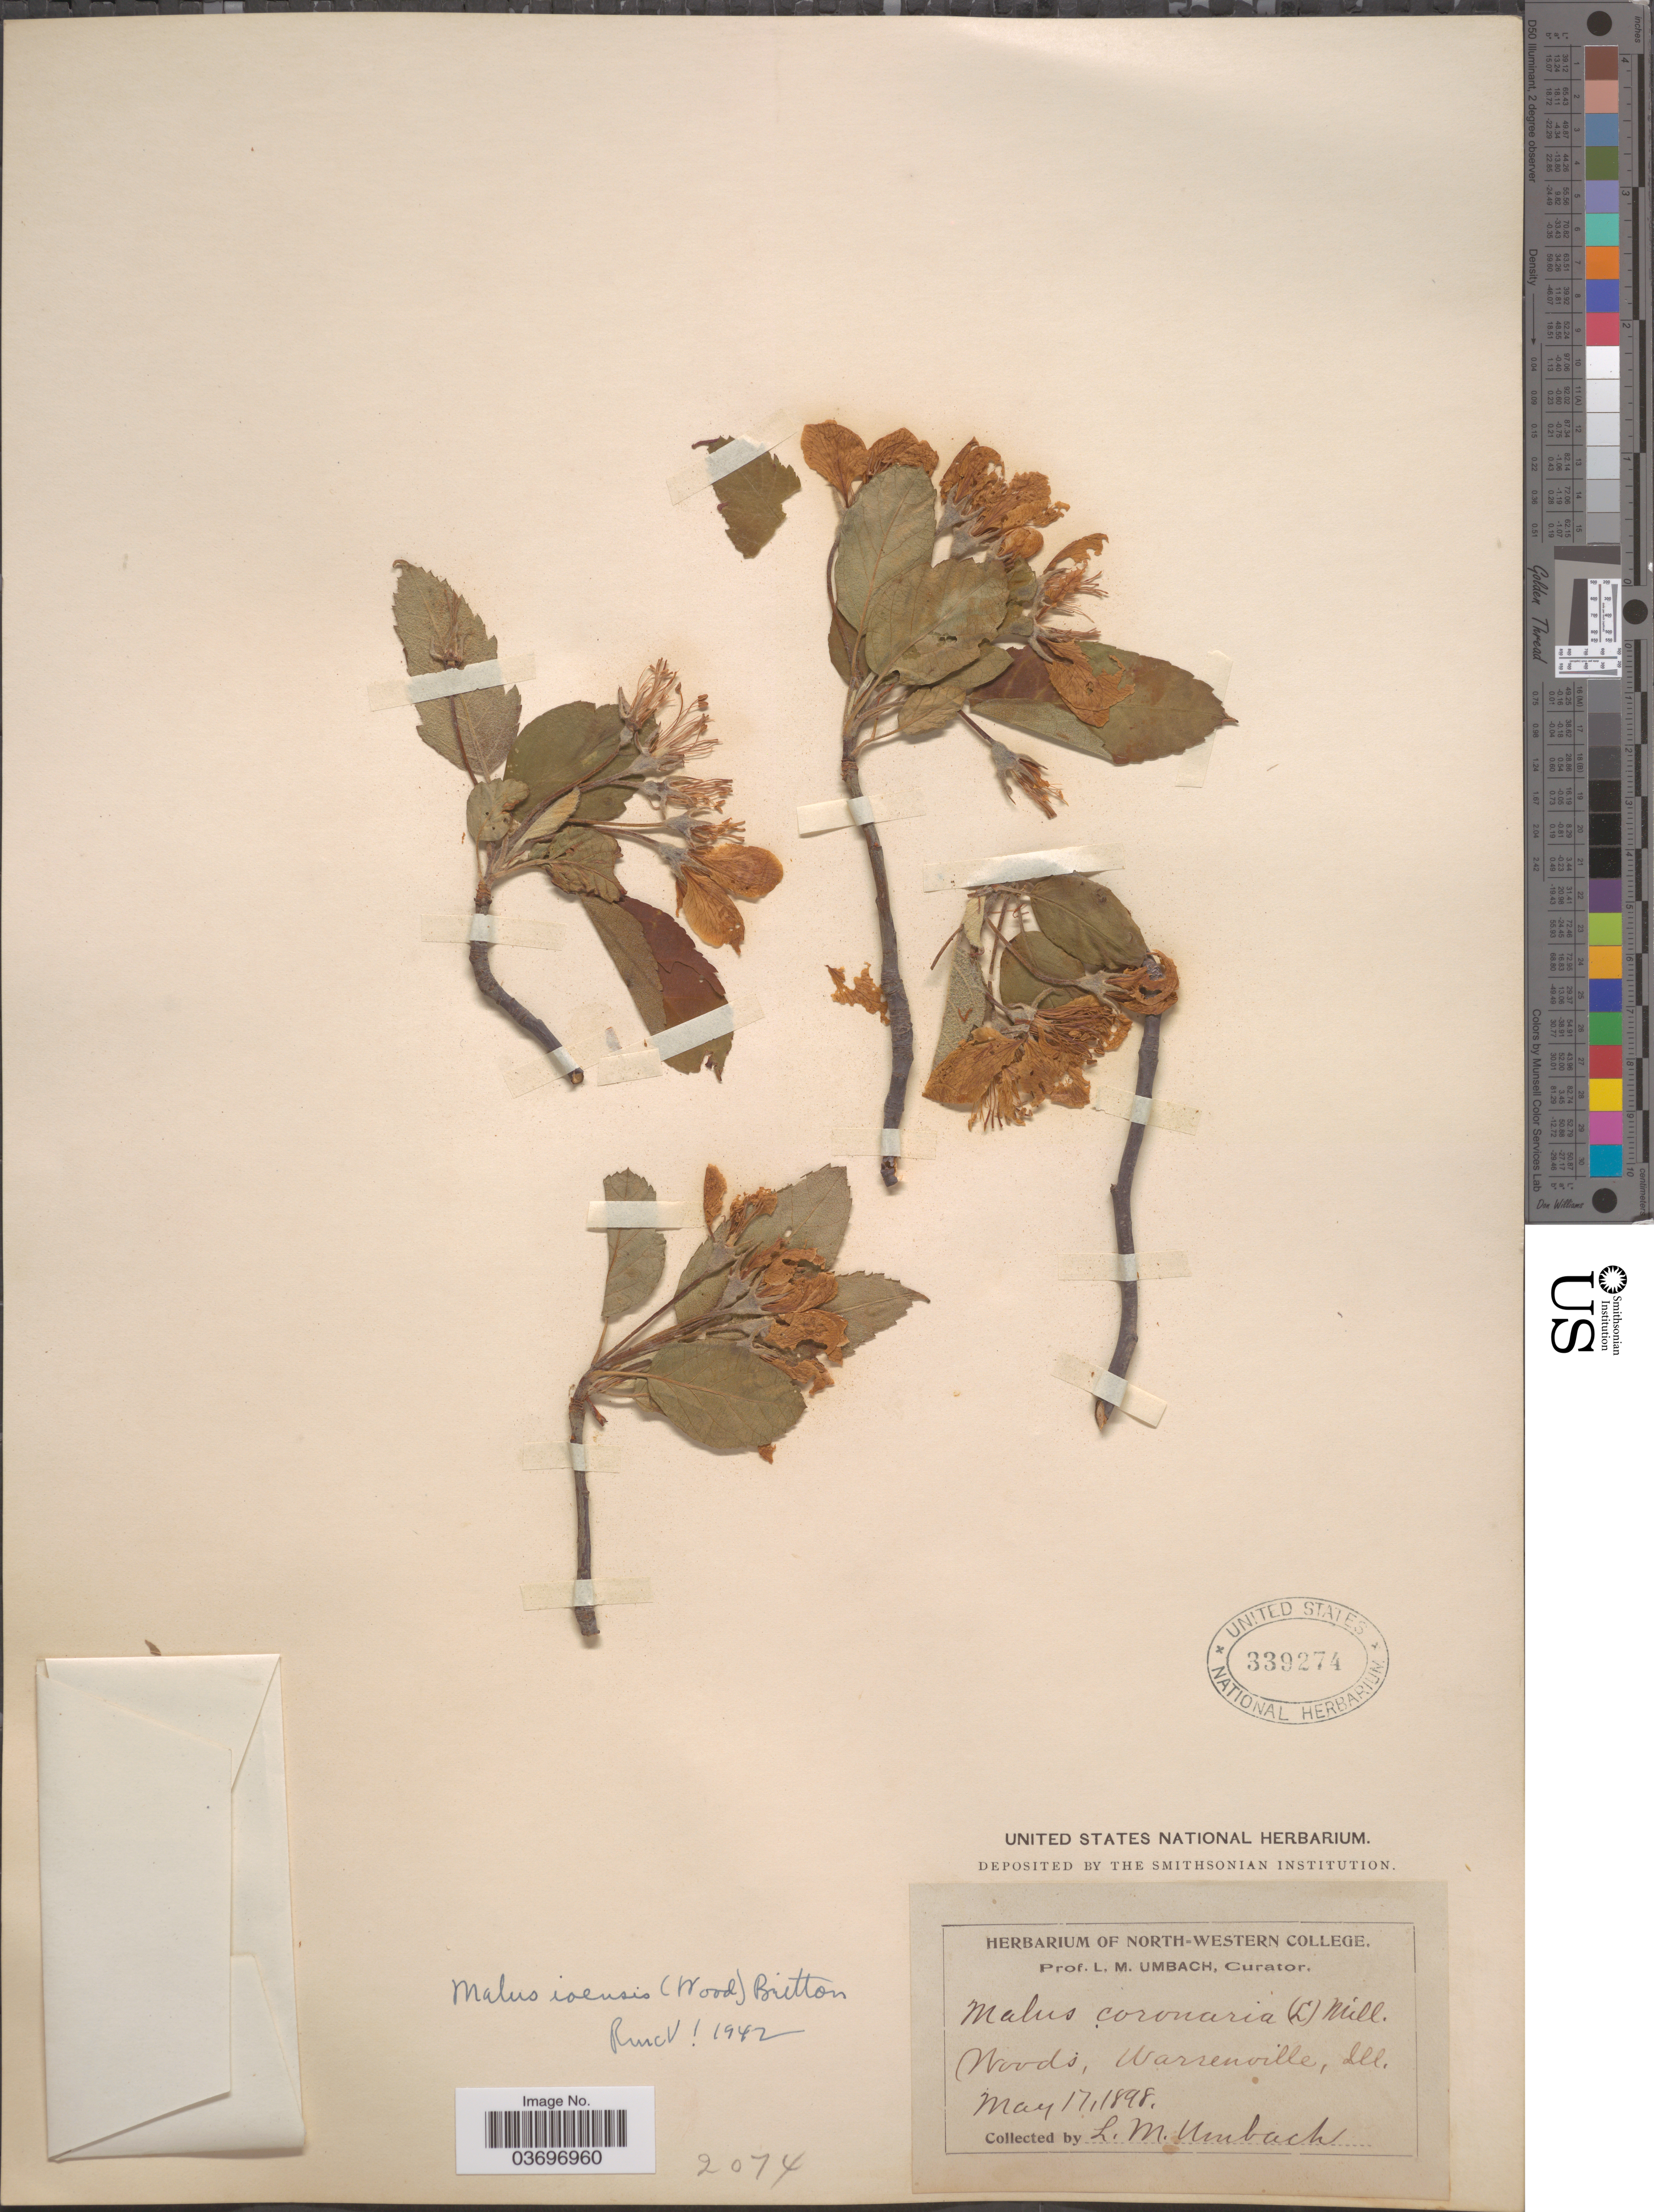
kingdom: Plantae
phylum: Tracheophyta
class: Magnoliopsida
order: Rosales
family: Rosaceae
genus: Malus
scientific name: Malus ioensis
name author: (Alph. Wood) Britton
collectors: L. M. Umbach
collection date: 1898-05-17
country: United States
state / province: Illinois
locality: Warrensville.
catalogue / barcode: US 339274